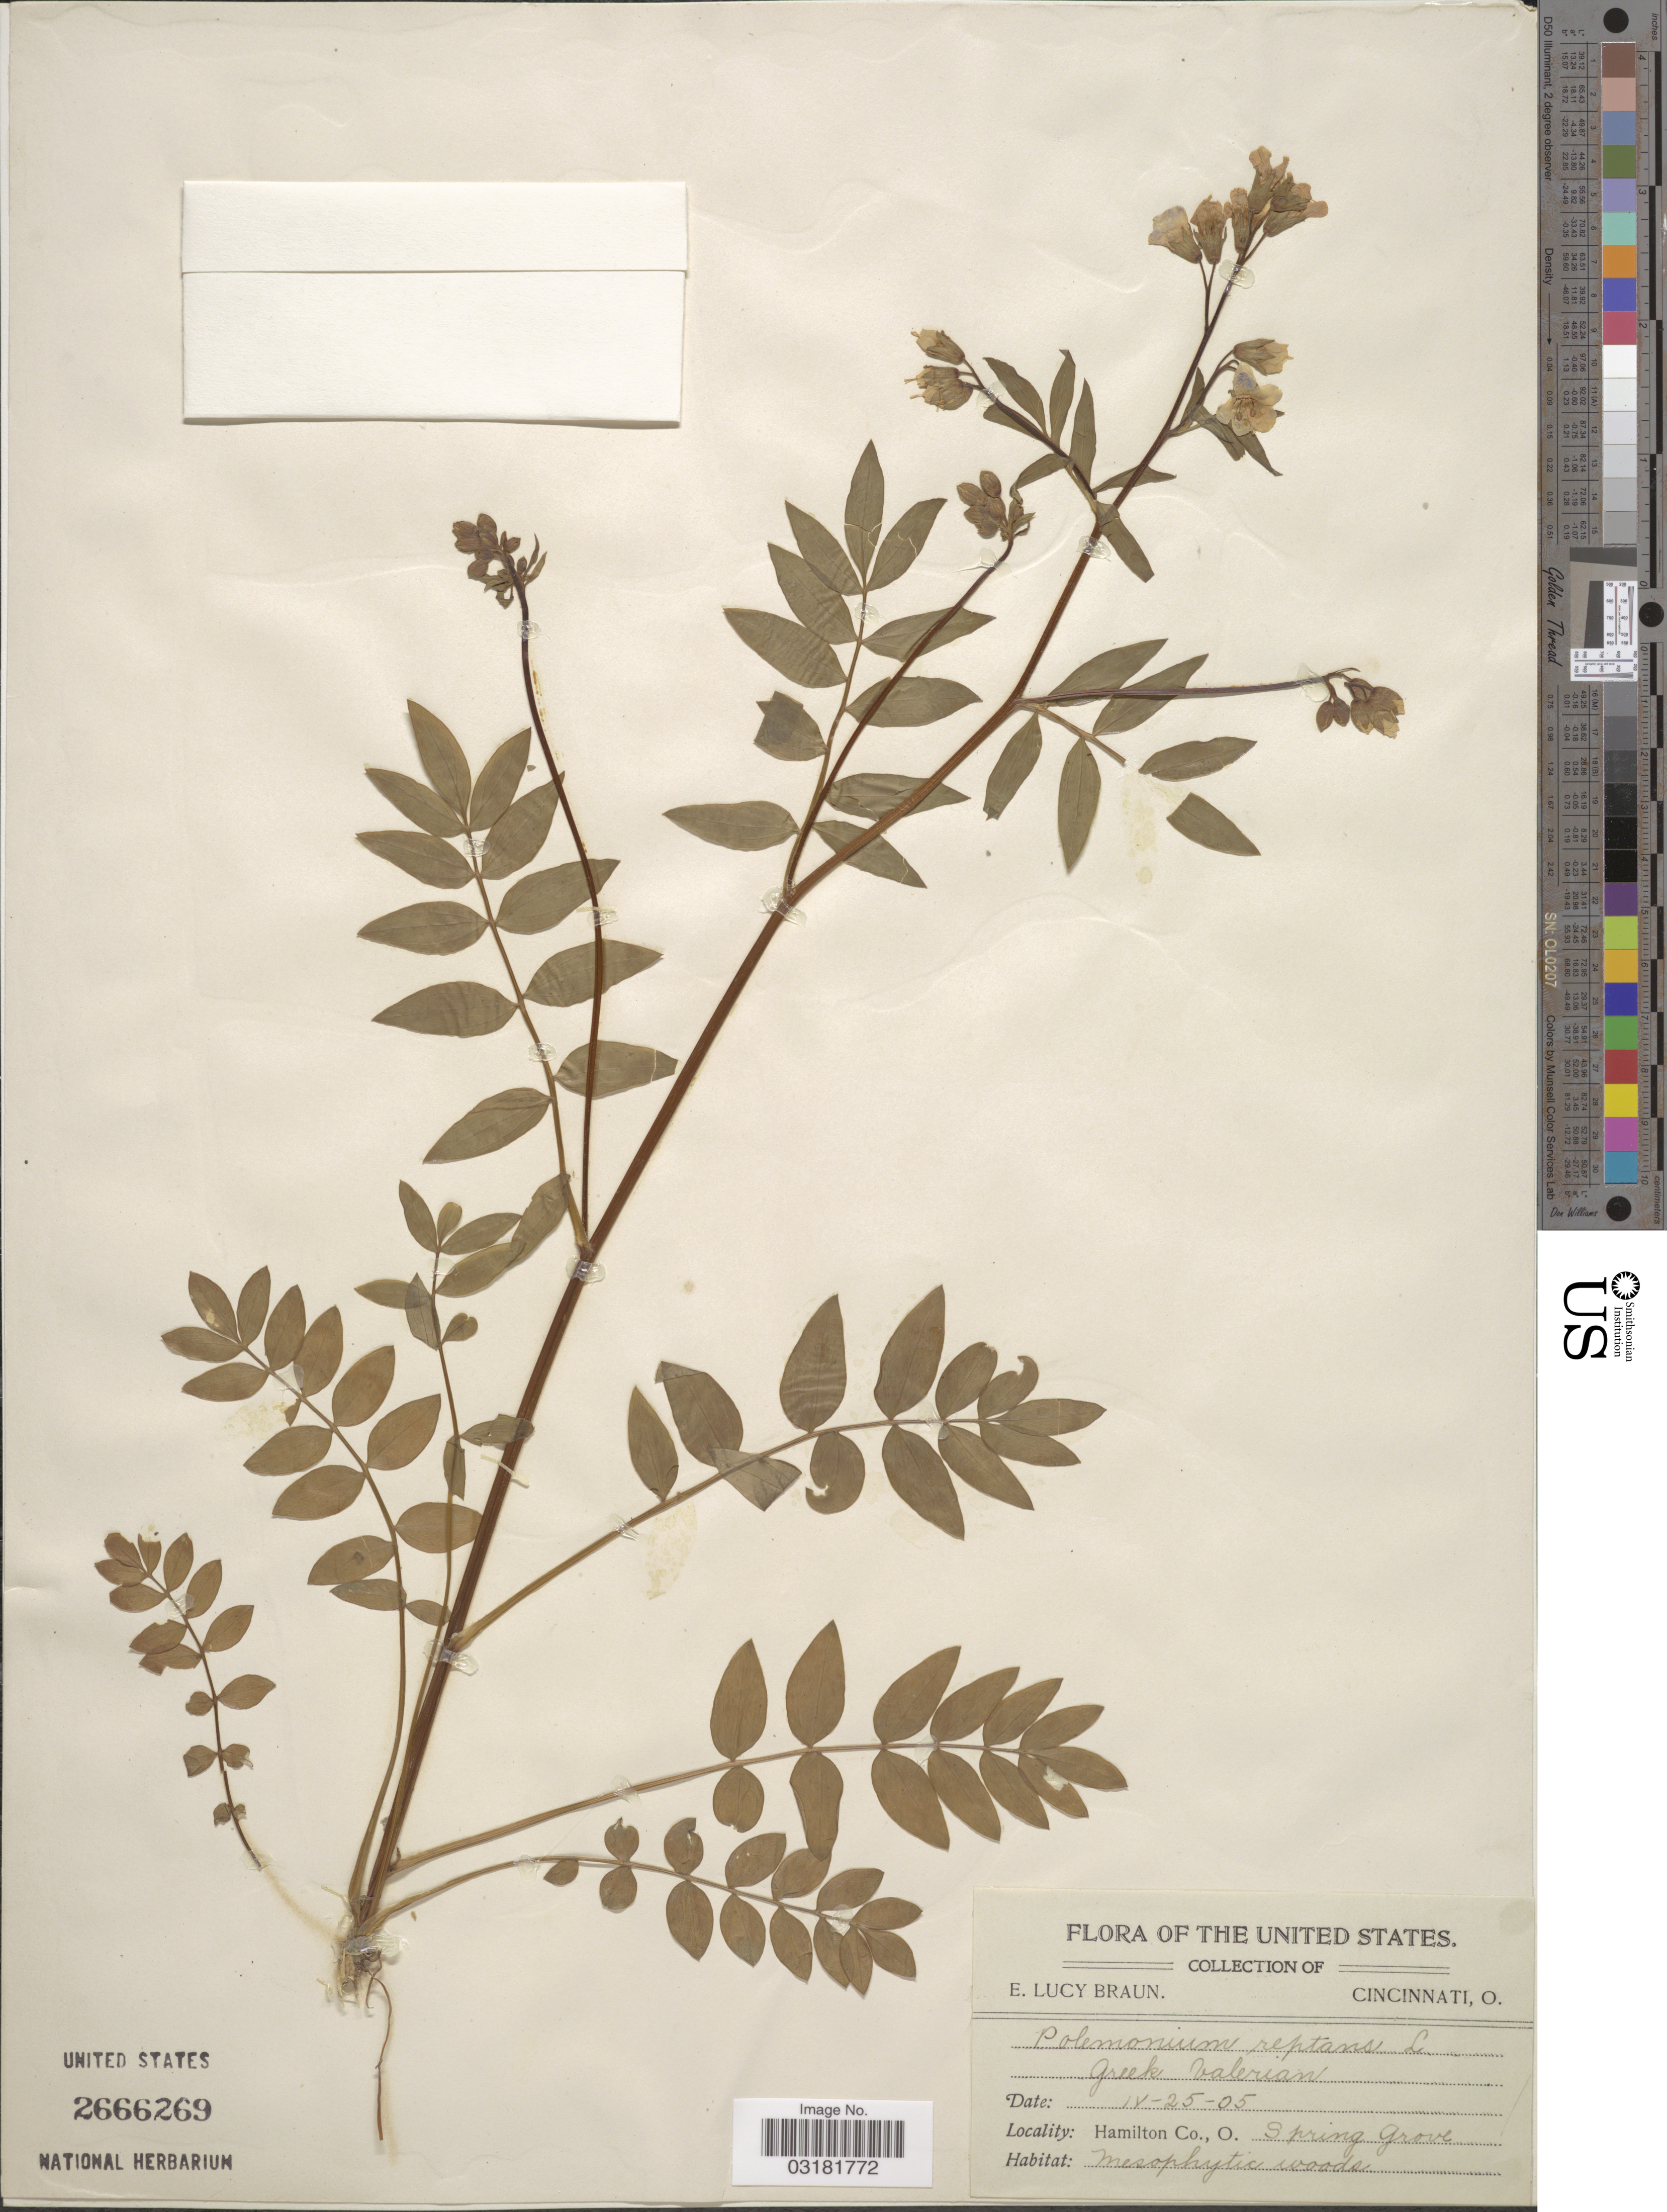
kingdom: Plantae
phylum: Tracheophyta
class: Magnoliopsida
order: Ericales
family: Polemoniaceae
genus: Polemonium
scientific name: Polemonium reptans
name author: L.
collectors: E. L. Braun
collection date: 1905-04-25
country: United States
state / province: Ohio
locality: Hamilton Co., Spring Grove.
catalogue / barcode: US 2666269